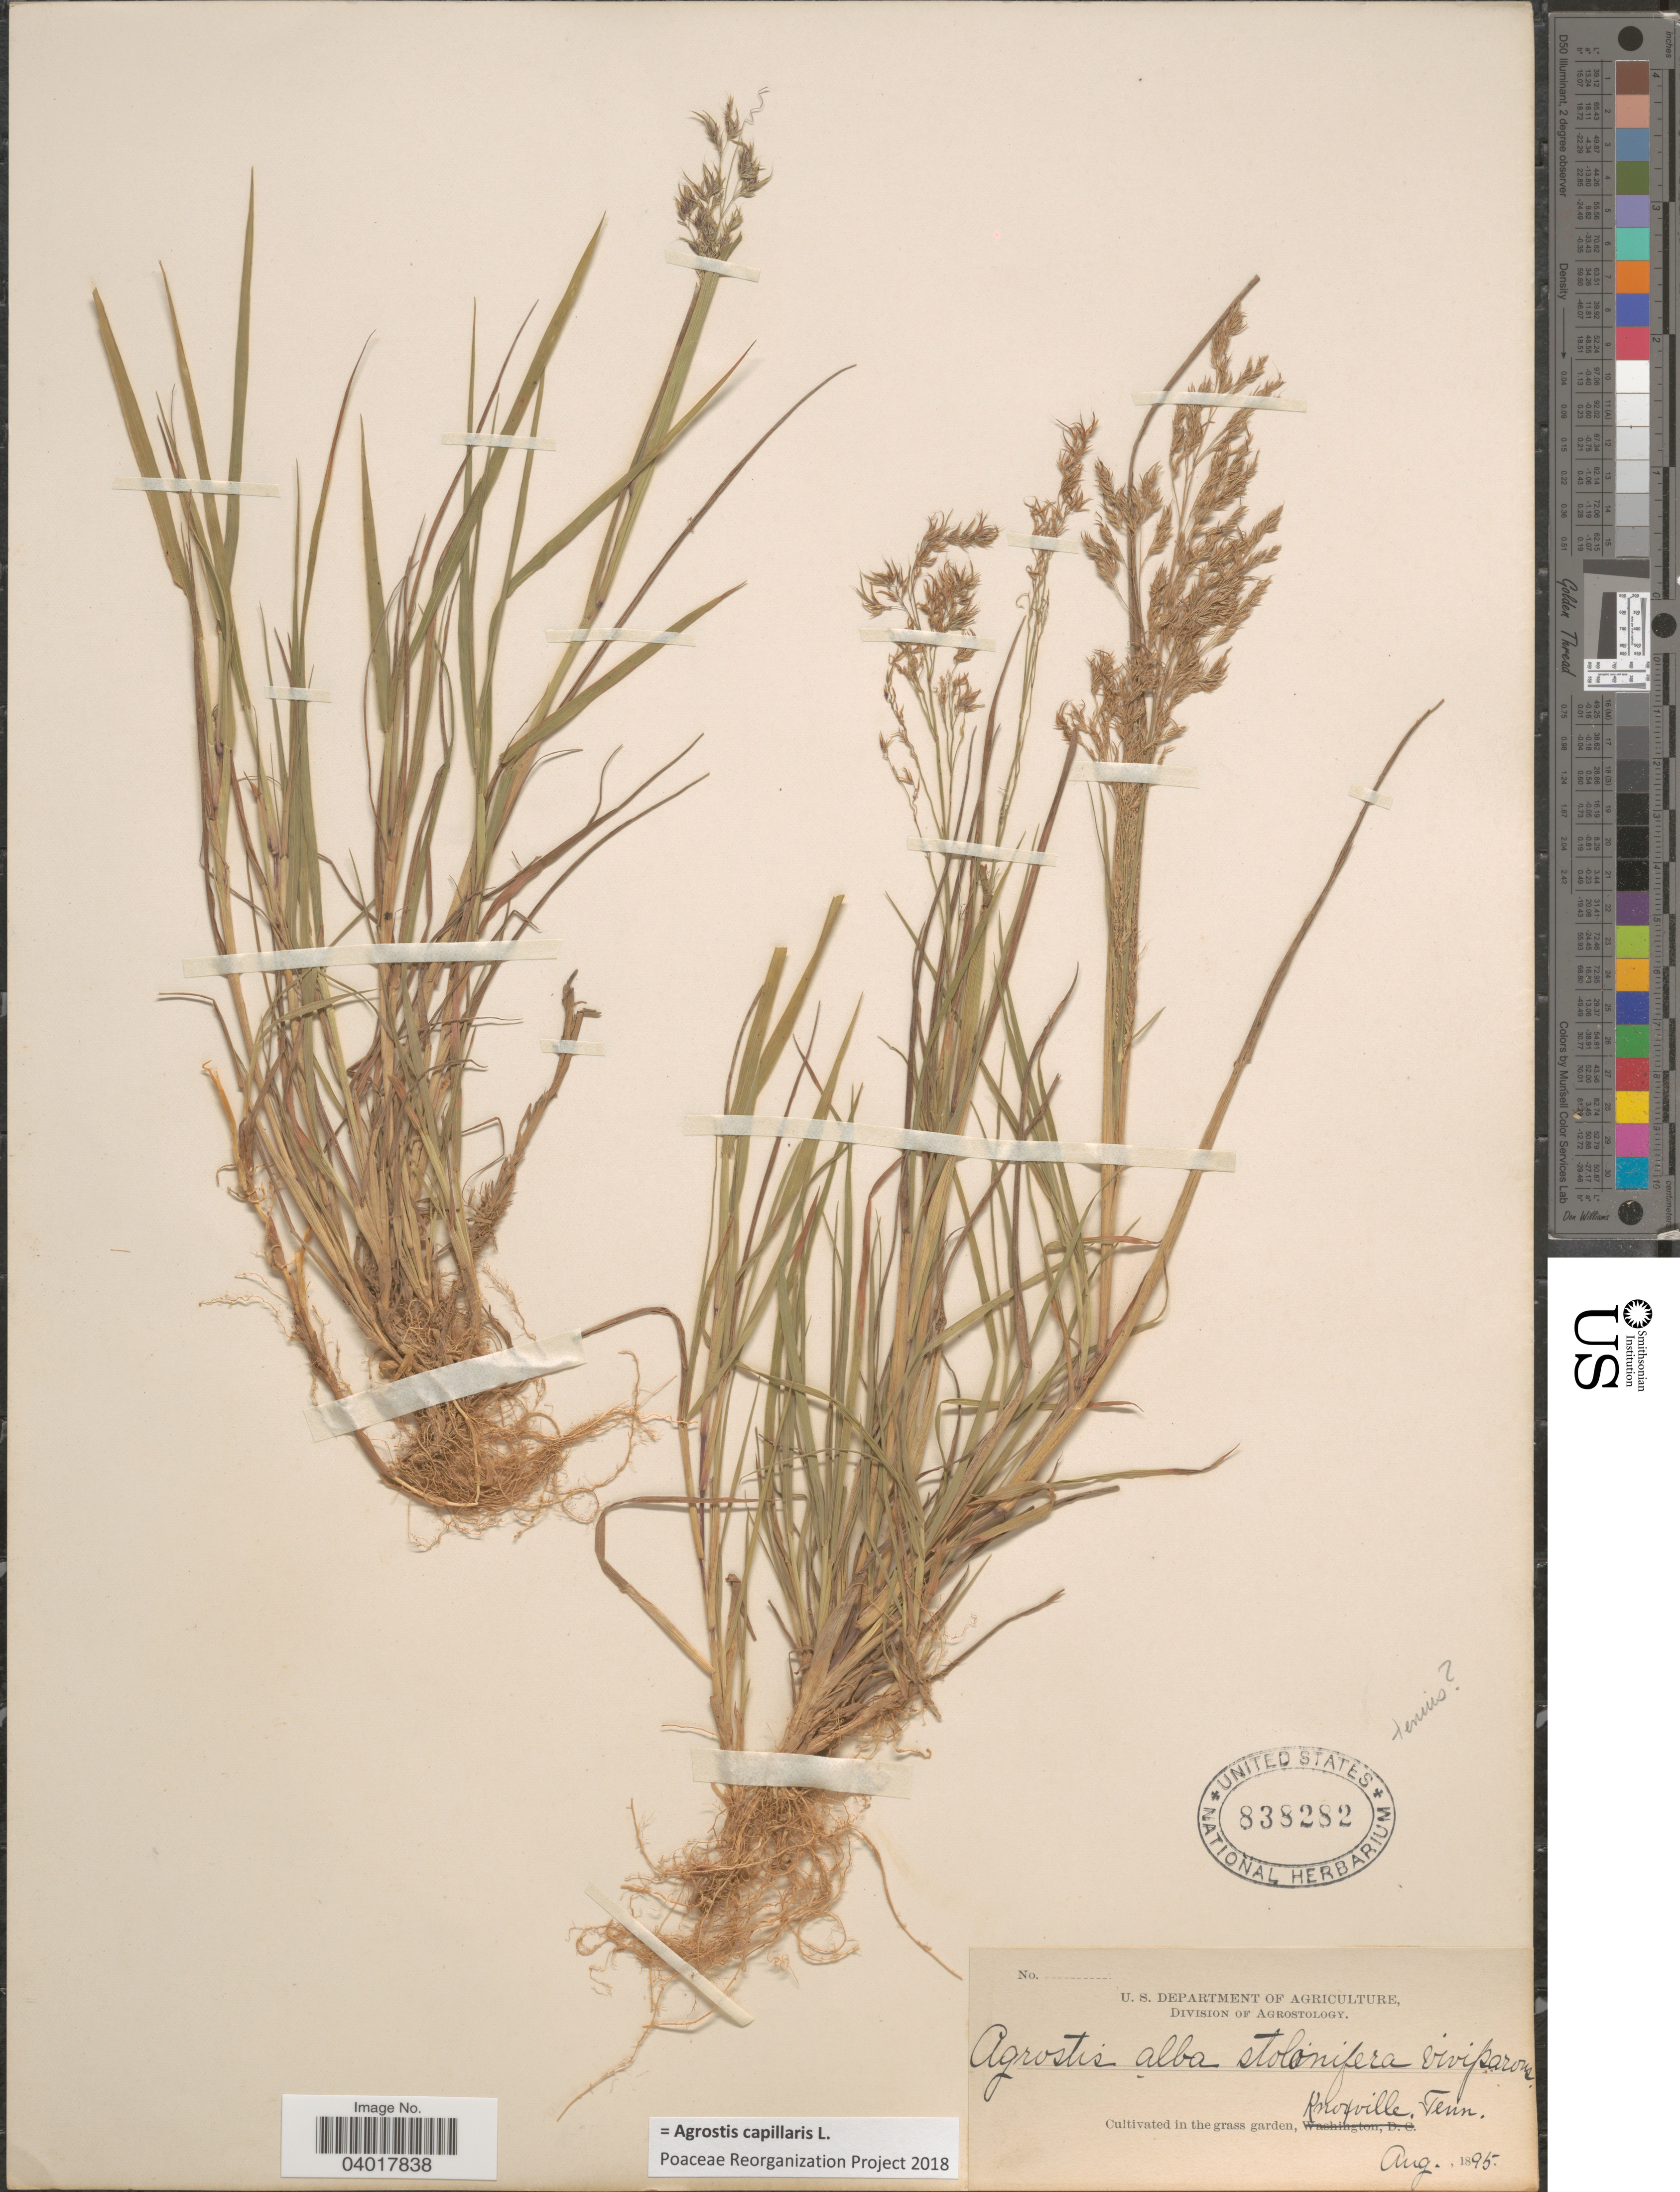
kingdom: Plantae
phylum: Tracheophyta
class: Liliopsida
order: Poales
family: Poaceae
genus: Agrostis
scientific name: Agrostis capillaris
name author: L.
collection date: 1895-08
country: United States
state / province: Tennessee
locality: In the grass garden, Knoxville.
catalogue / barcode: US 838282